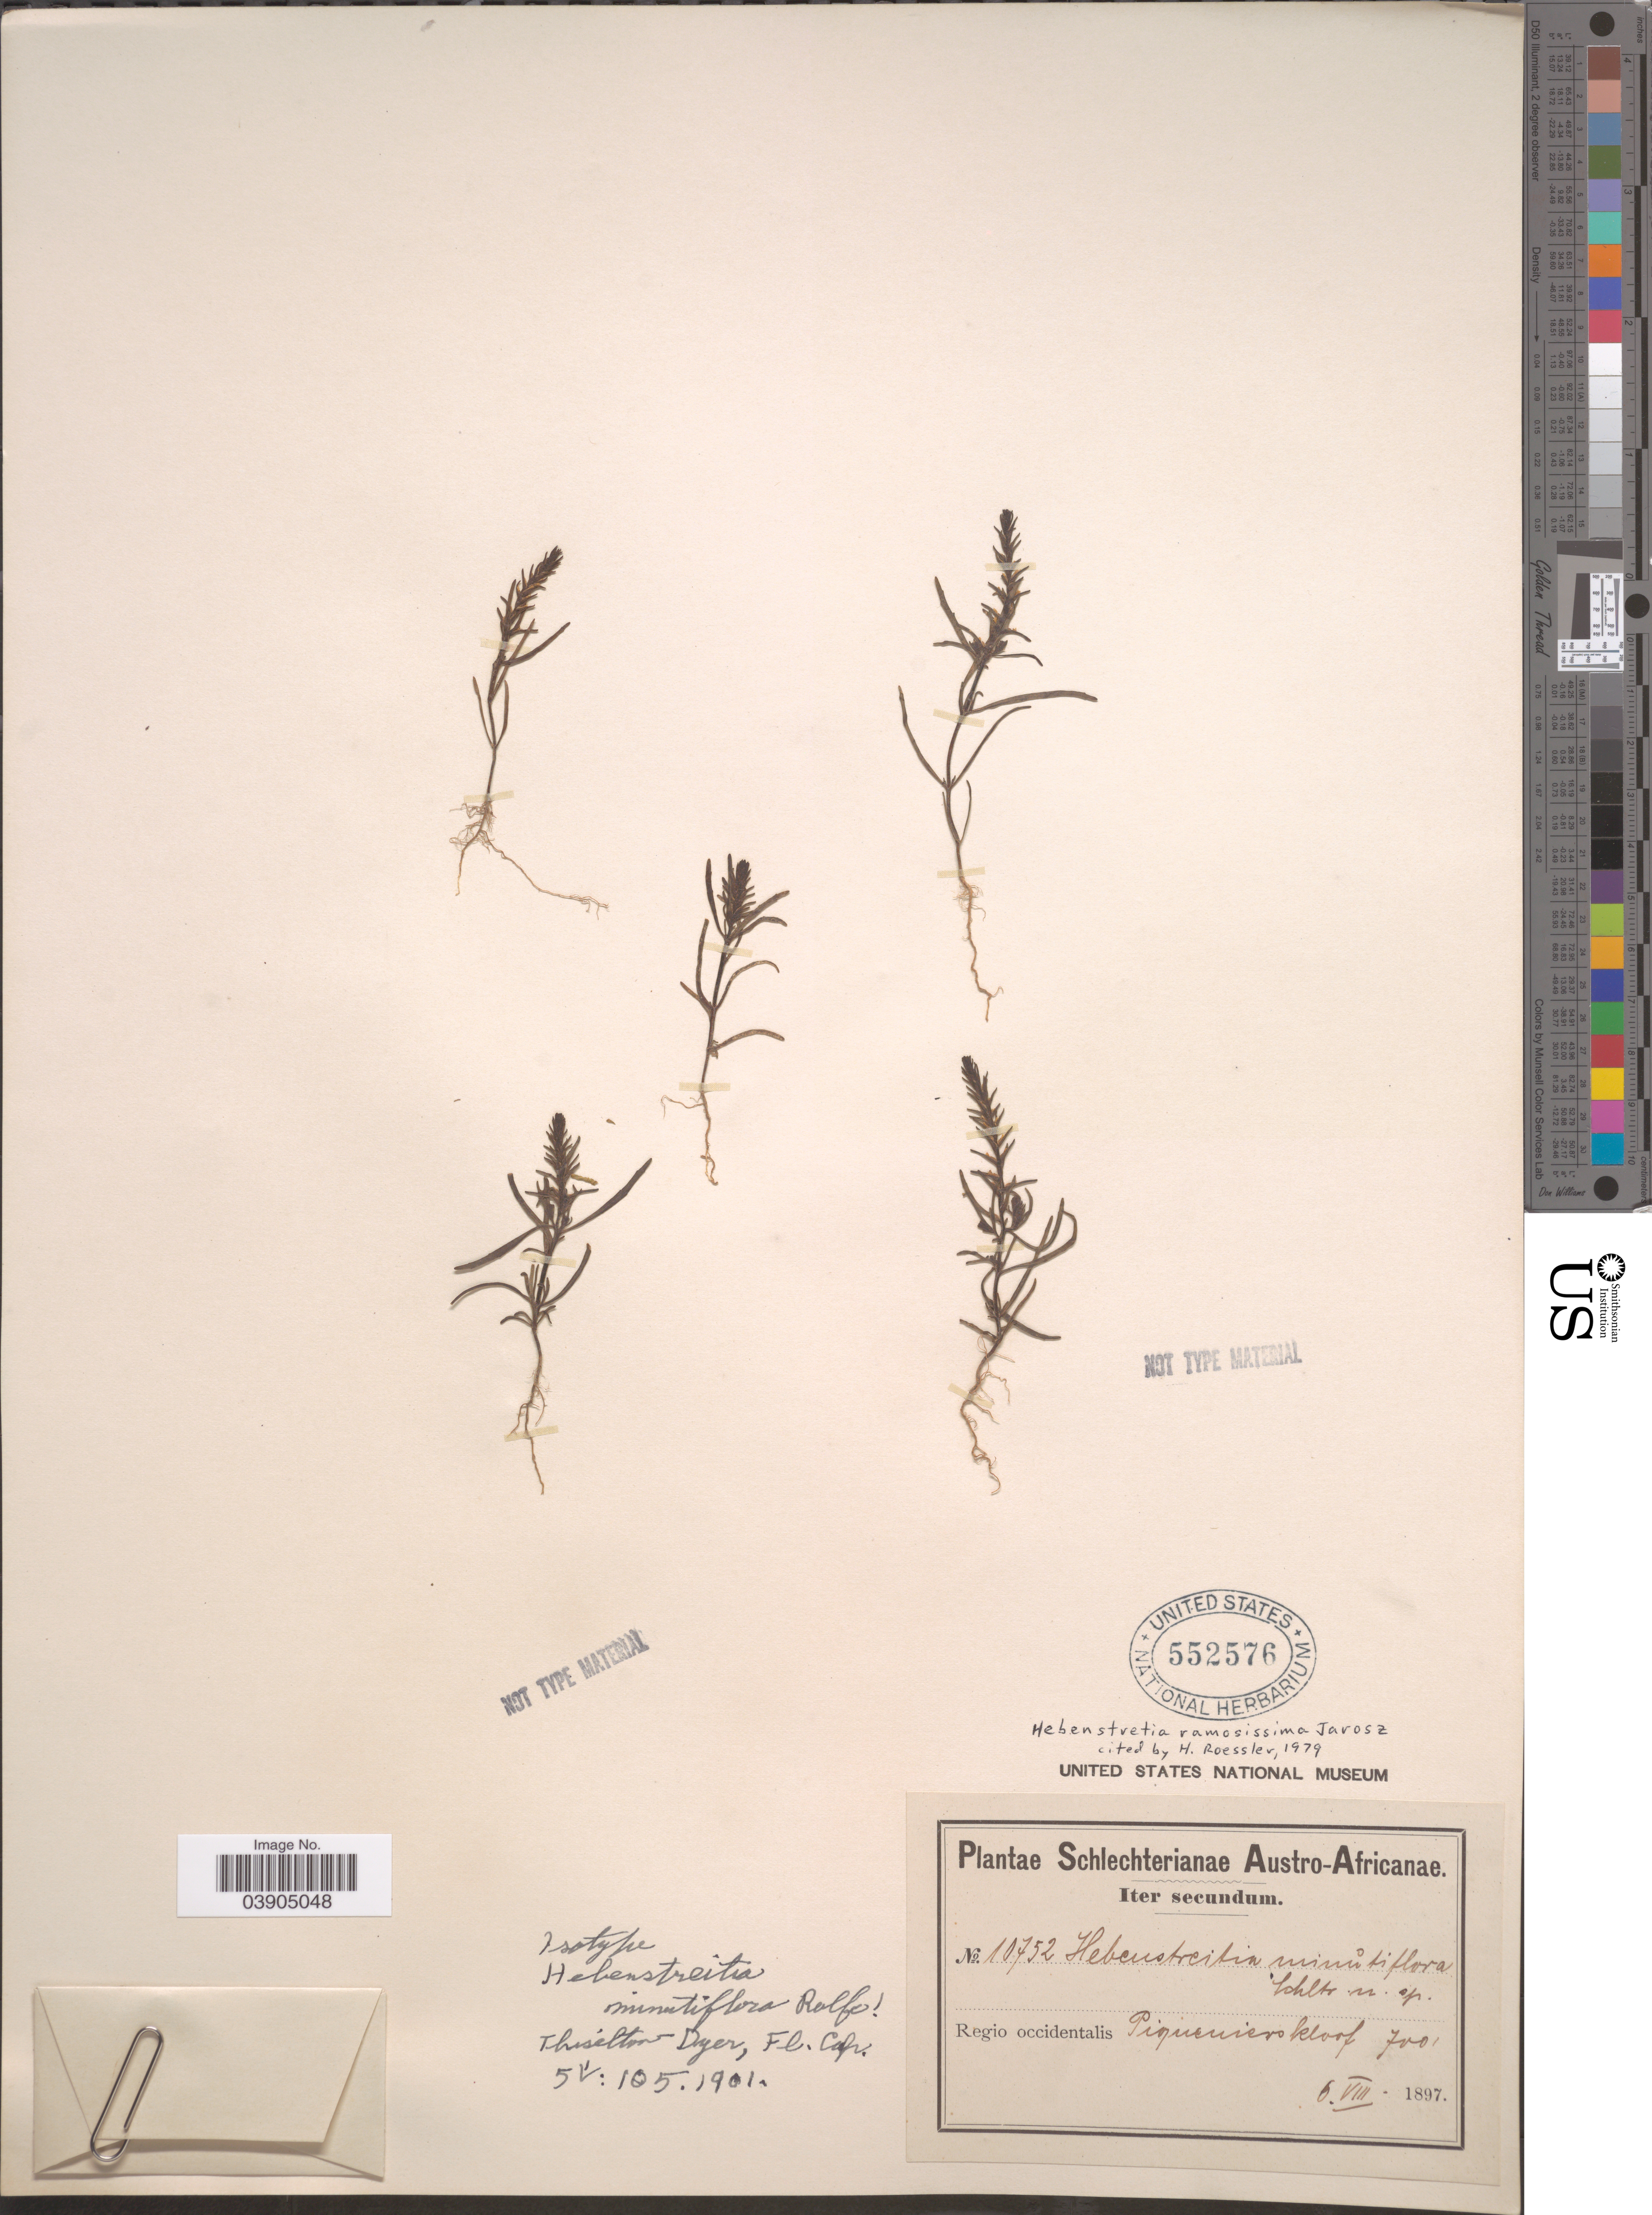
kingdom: Plantae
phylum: Tracheophyta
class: Magnoliopsida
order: Lamiales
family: Scrophulariaceae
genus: Hebenstretia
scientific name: Hebenstretia ramosissima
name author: Jaroscz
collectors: Schlechter, --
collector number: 10752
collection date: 1897-08-06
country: South Africa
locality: Austro-Africanae. Regio occidentalis. Piquenierskloof.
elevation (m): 213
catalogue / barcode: US 552576